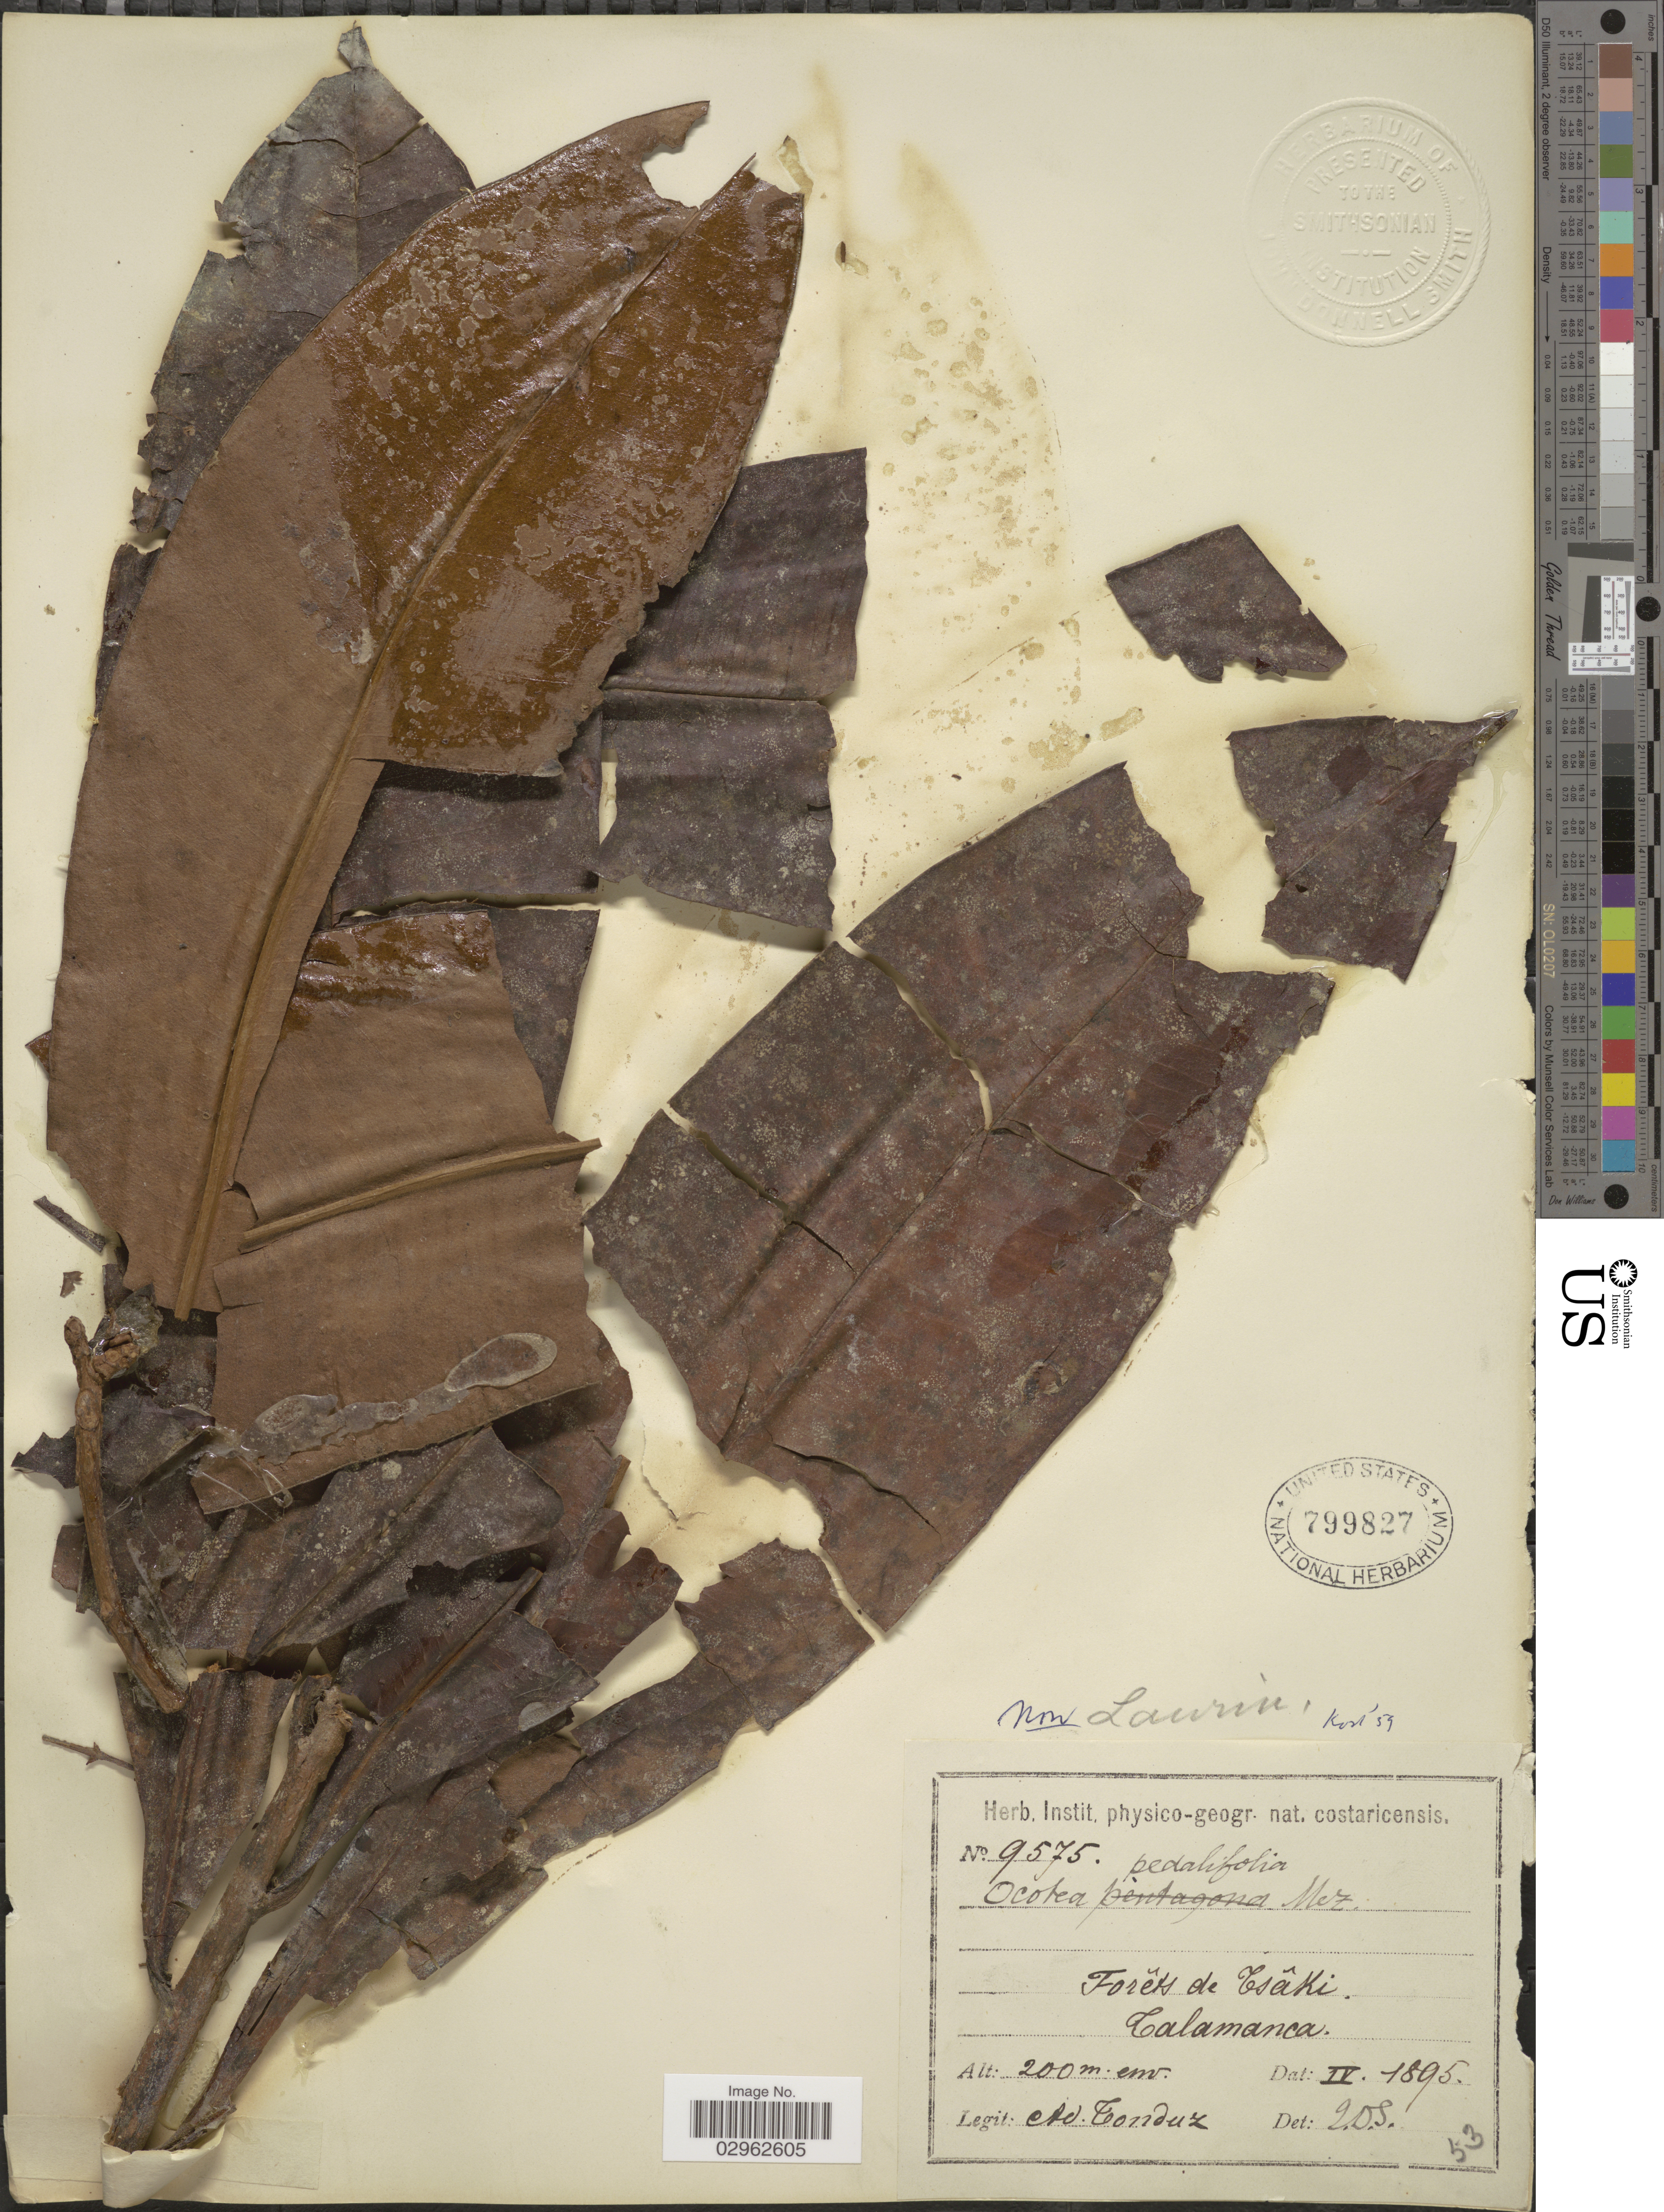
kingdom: Plantae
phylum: Tracheophyta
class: Magnoliopsida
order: Malpighiales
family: Clusiaceae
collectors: A. Tonduz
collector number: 9575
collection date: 1895-04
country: Costa Rica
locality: Forêts de Tsâki, Calamanca.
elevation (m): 200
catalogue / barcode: US 799827